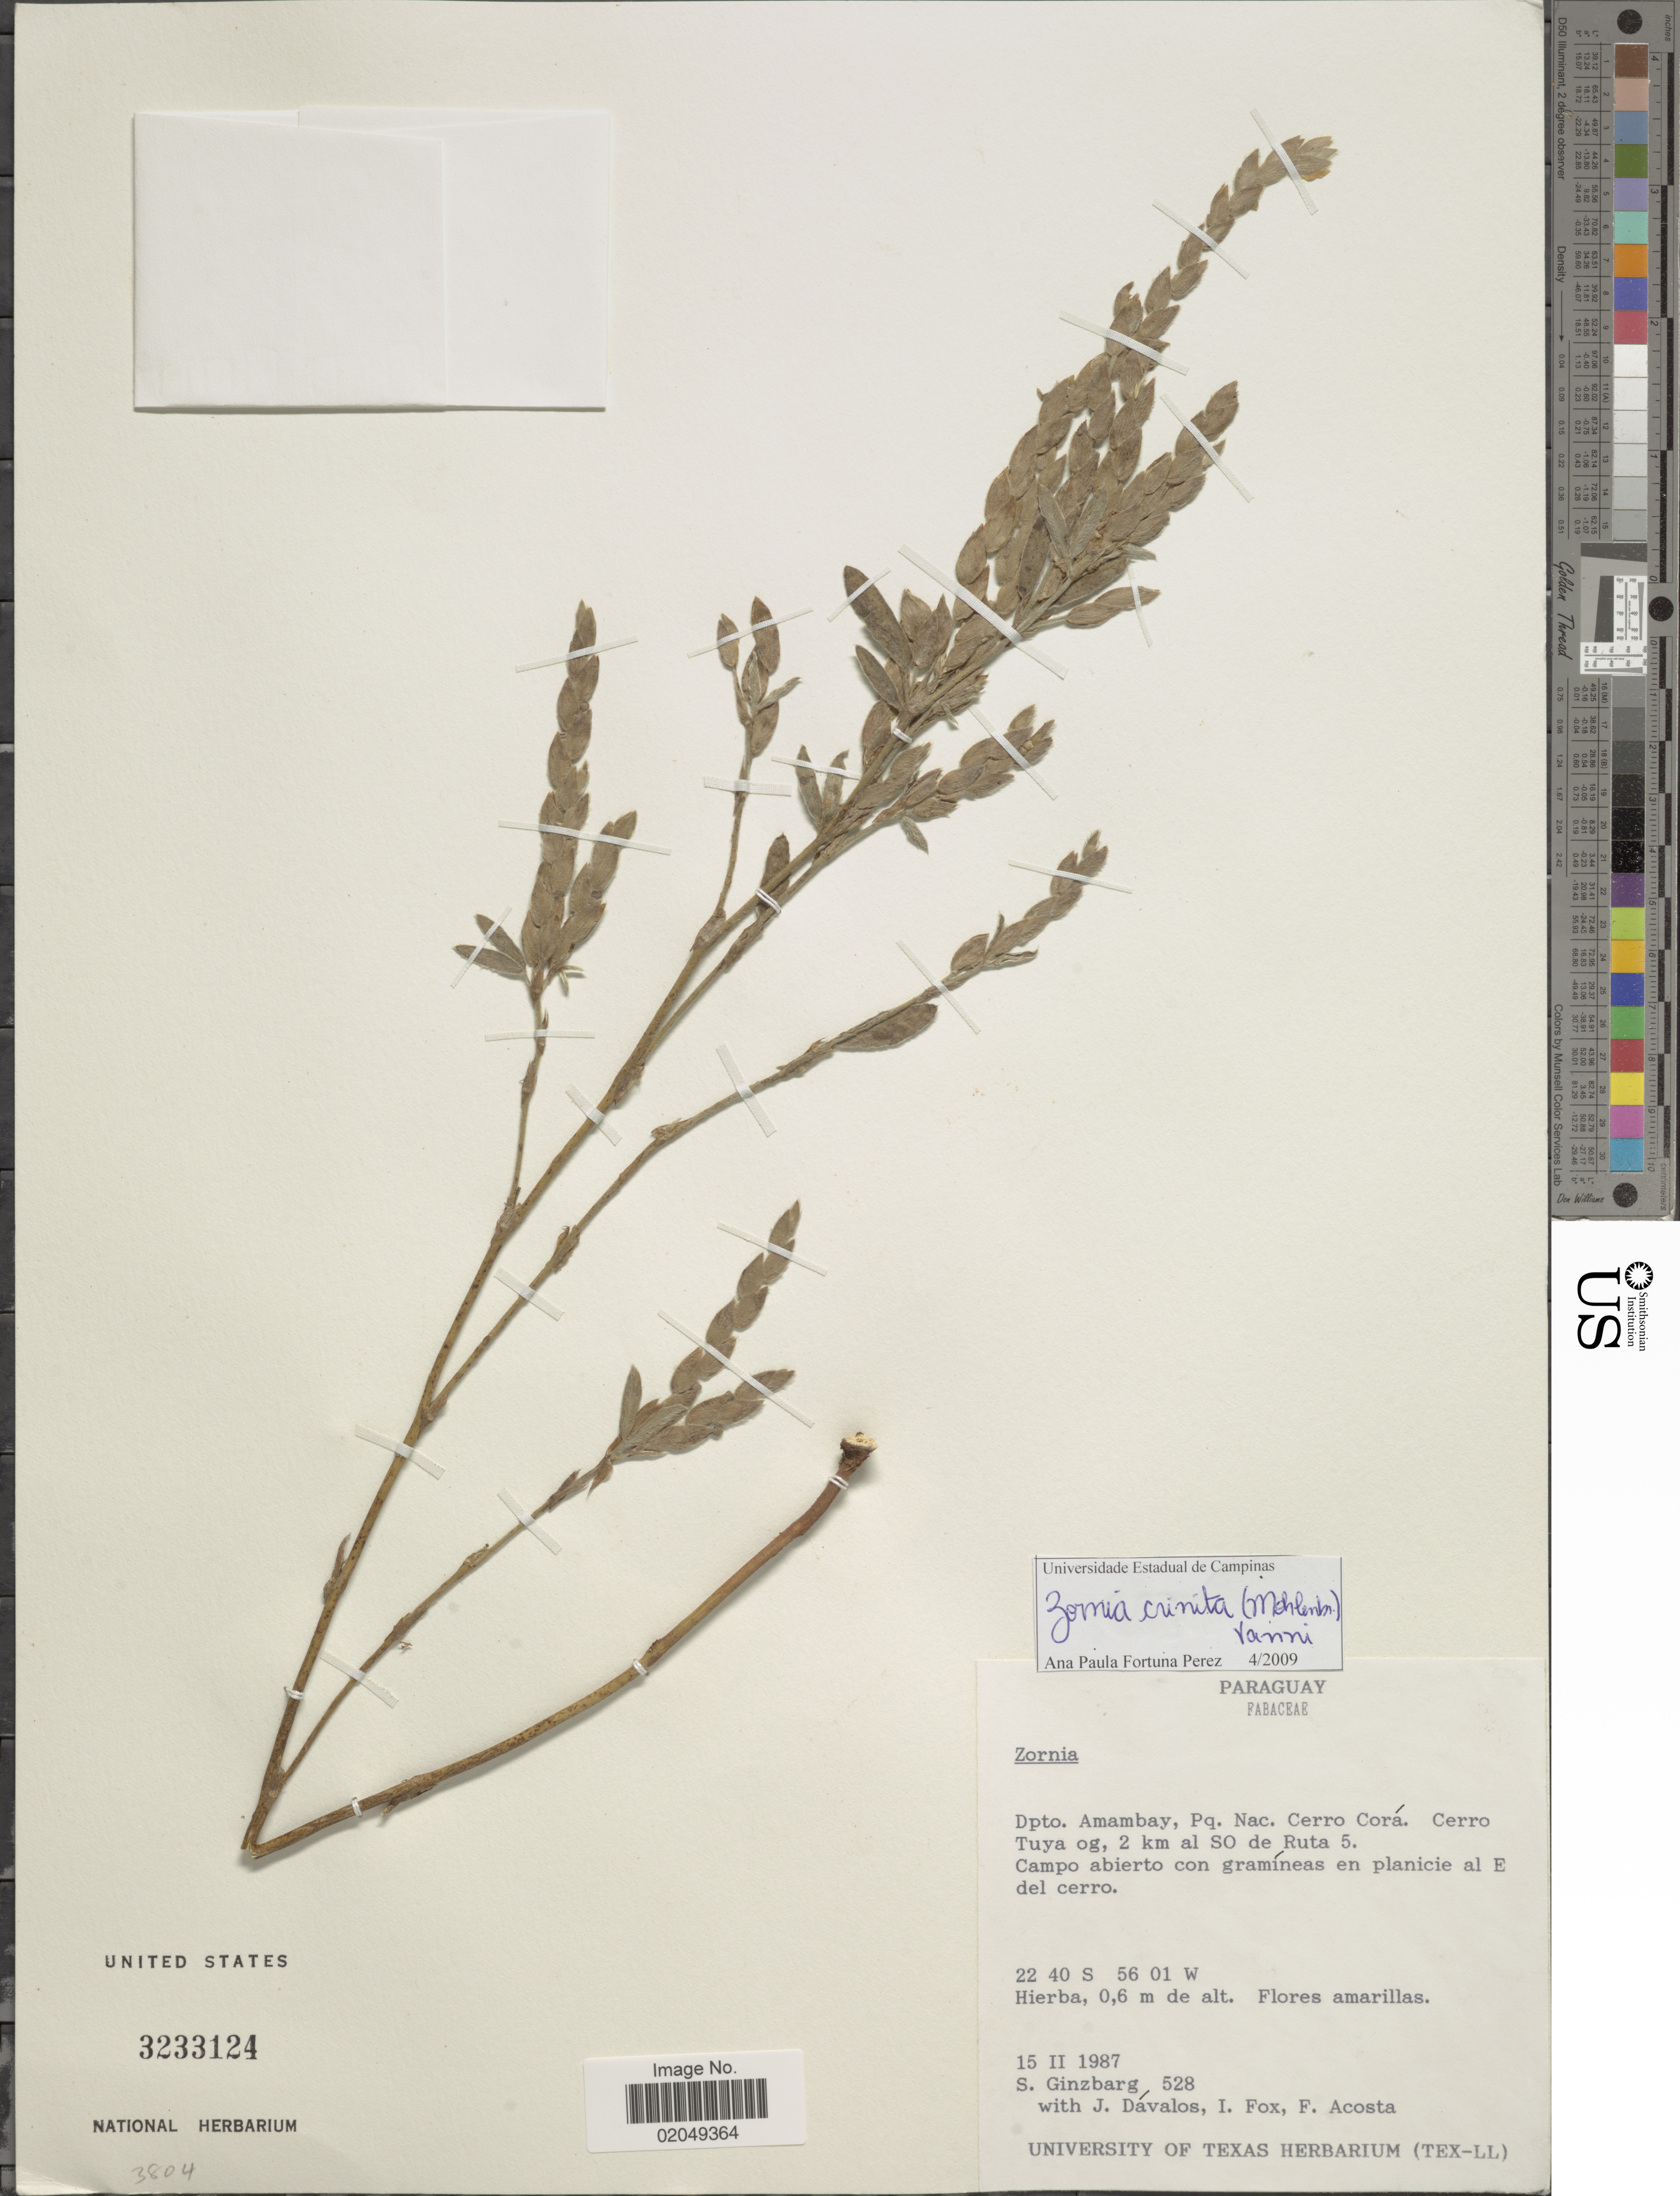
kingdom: Plantae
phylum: Tracheophyta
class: Magnoliopsida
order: Fabales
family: Fabaceae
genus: Zornia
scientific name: Zornia crinata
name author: (Mohlenbr.) Vanni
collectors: S. Ginzbarg, J. Davalos, I. Fox & F. Acosta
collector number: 528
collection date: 1987-02-15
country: Paraguay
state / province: Amambay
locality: Pq. Nac. Cerro Cora, Cerro Tuya og, 2 km al SO de Ruta 5, Campo abierto con gramineas en planicie al E del cerro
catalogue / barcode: US 3233124